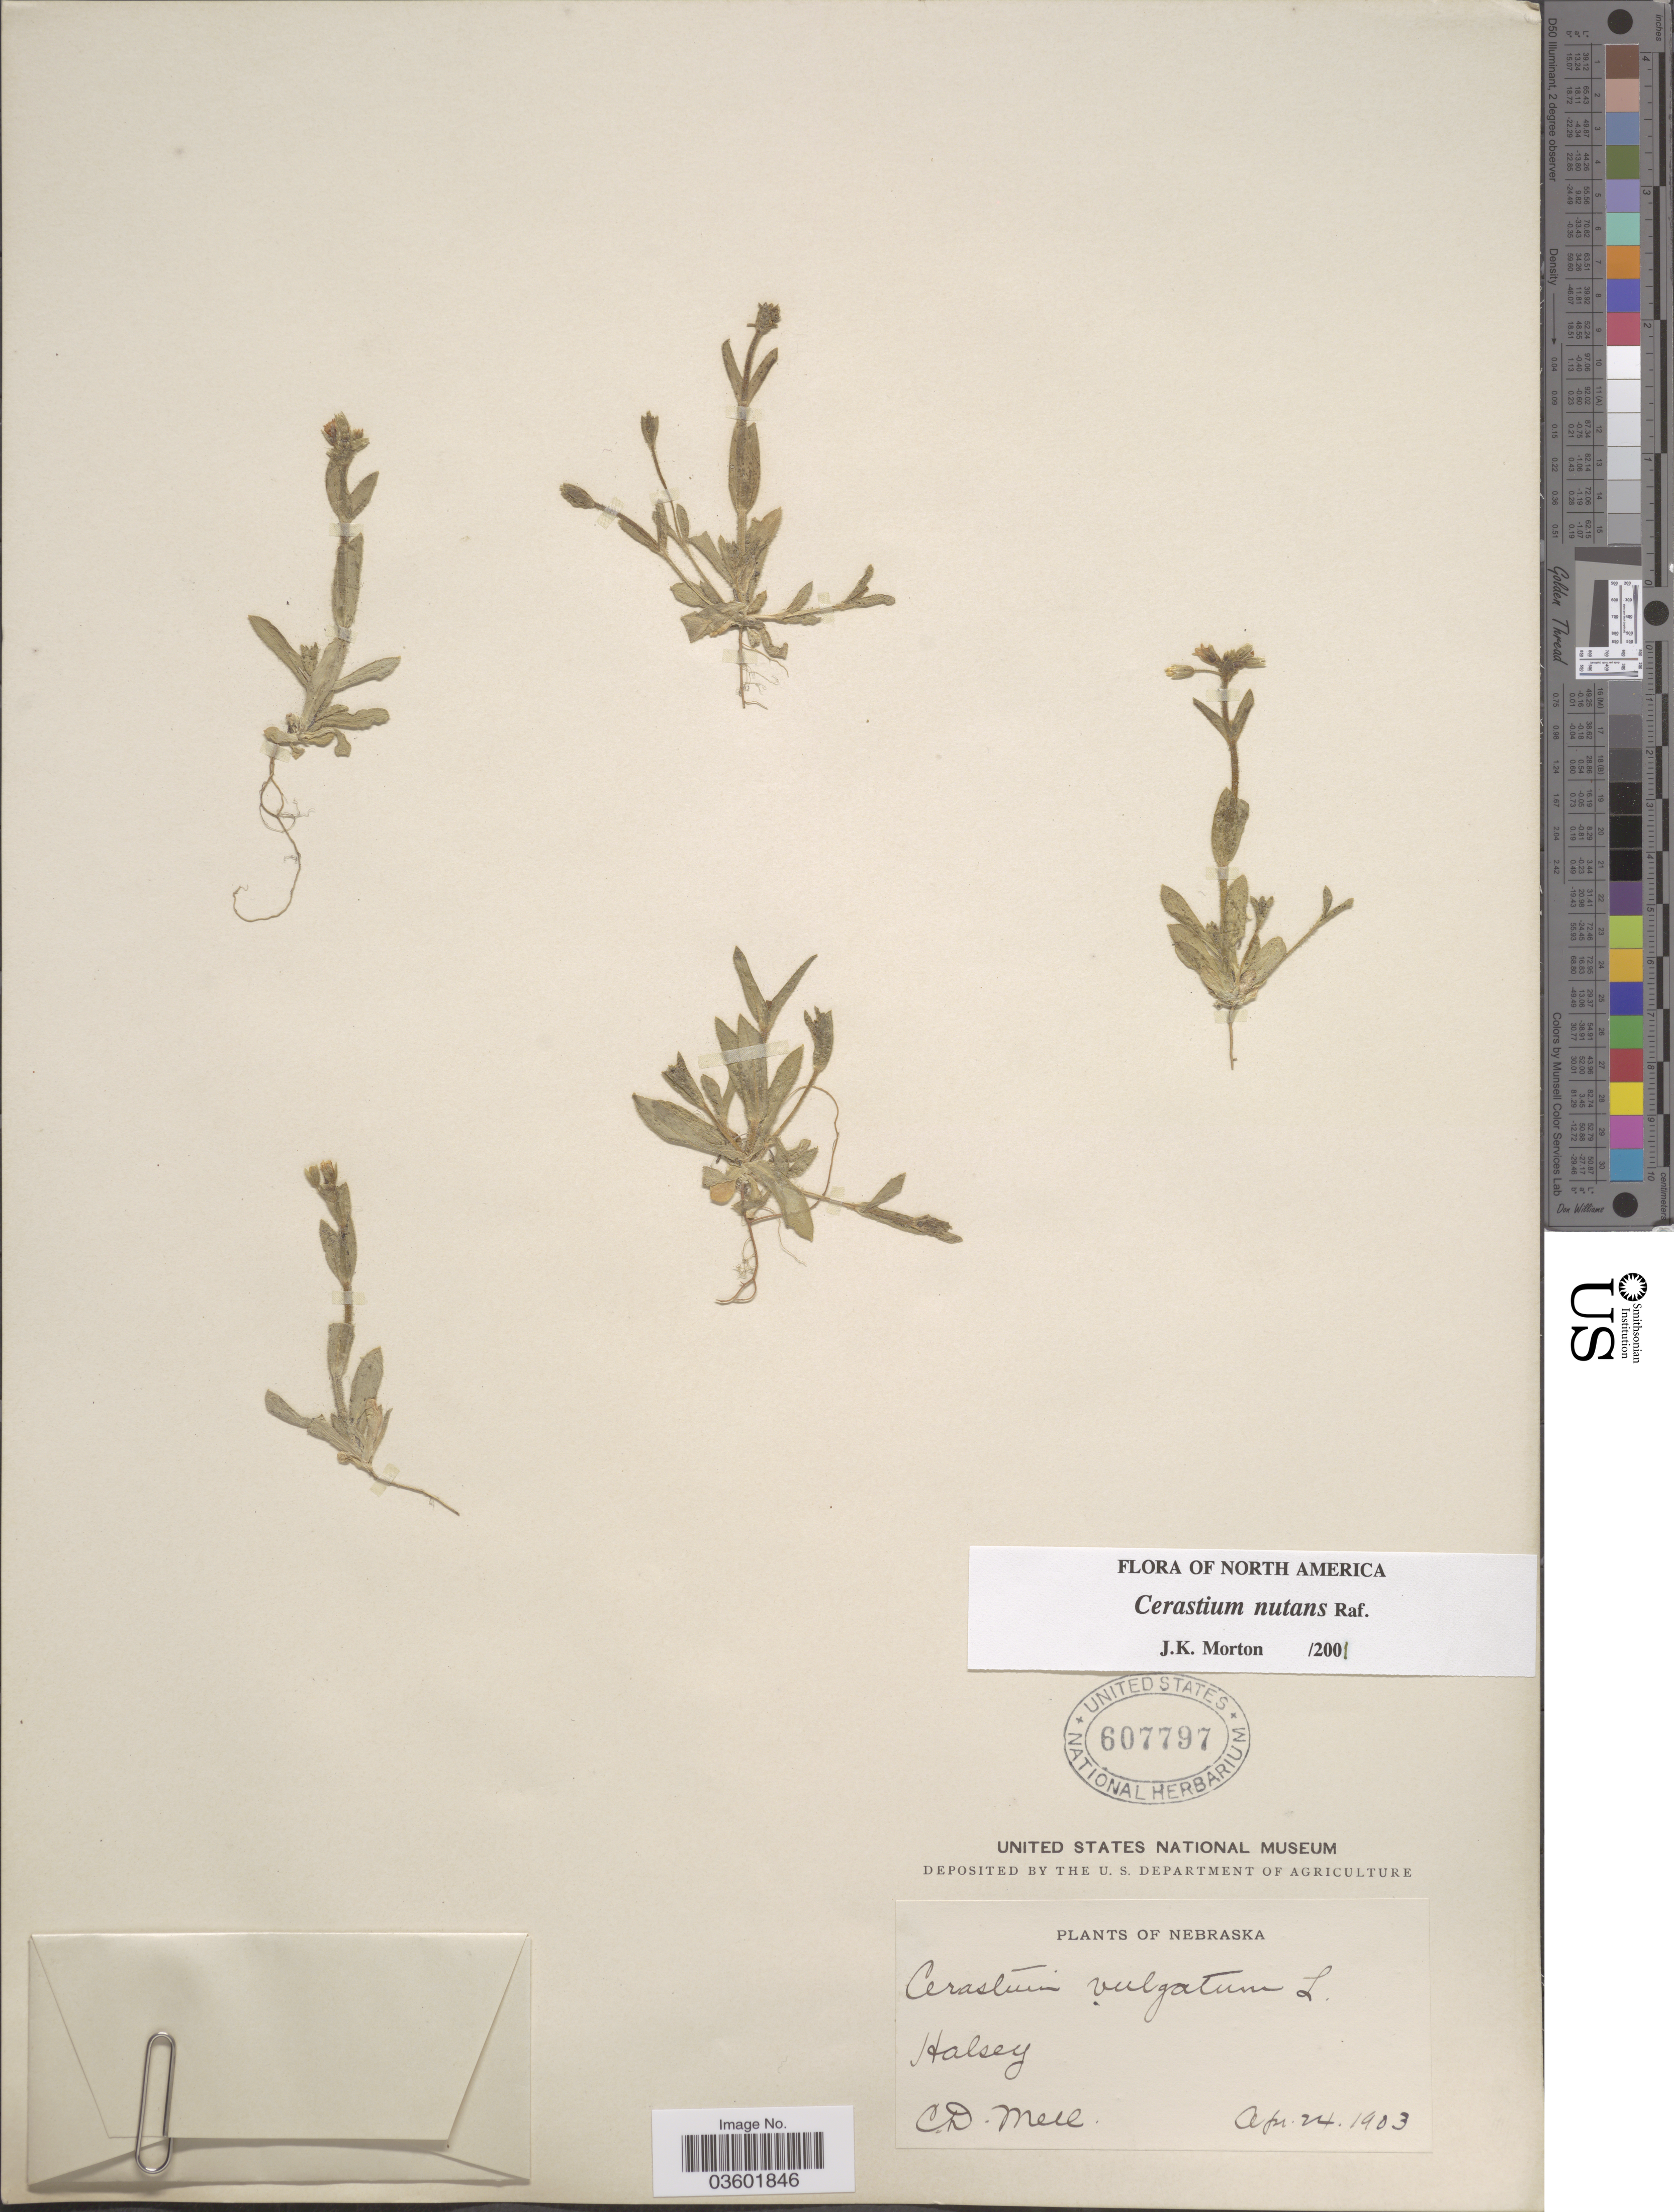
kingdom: Plantae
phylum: Tracheophyta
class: Magnoliopsida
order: Caryophyllales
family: Caryophyllaceae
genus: Cerastium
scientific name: Cerastium longipedunculatum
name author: Muhl.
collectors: C. D. Mell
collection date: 1903-04-24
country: United States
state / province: Nebraska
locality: Halsey.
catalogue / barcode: US 607797